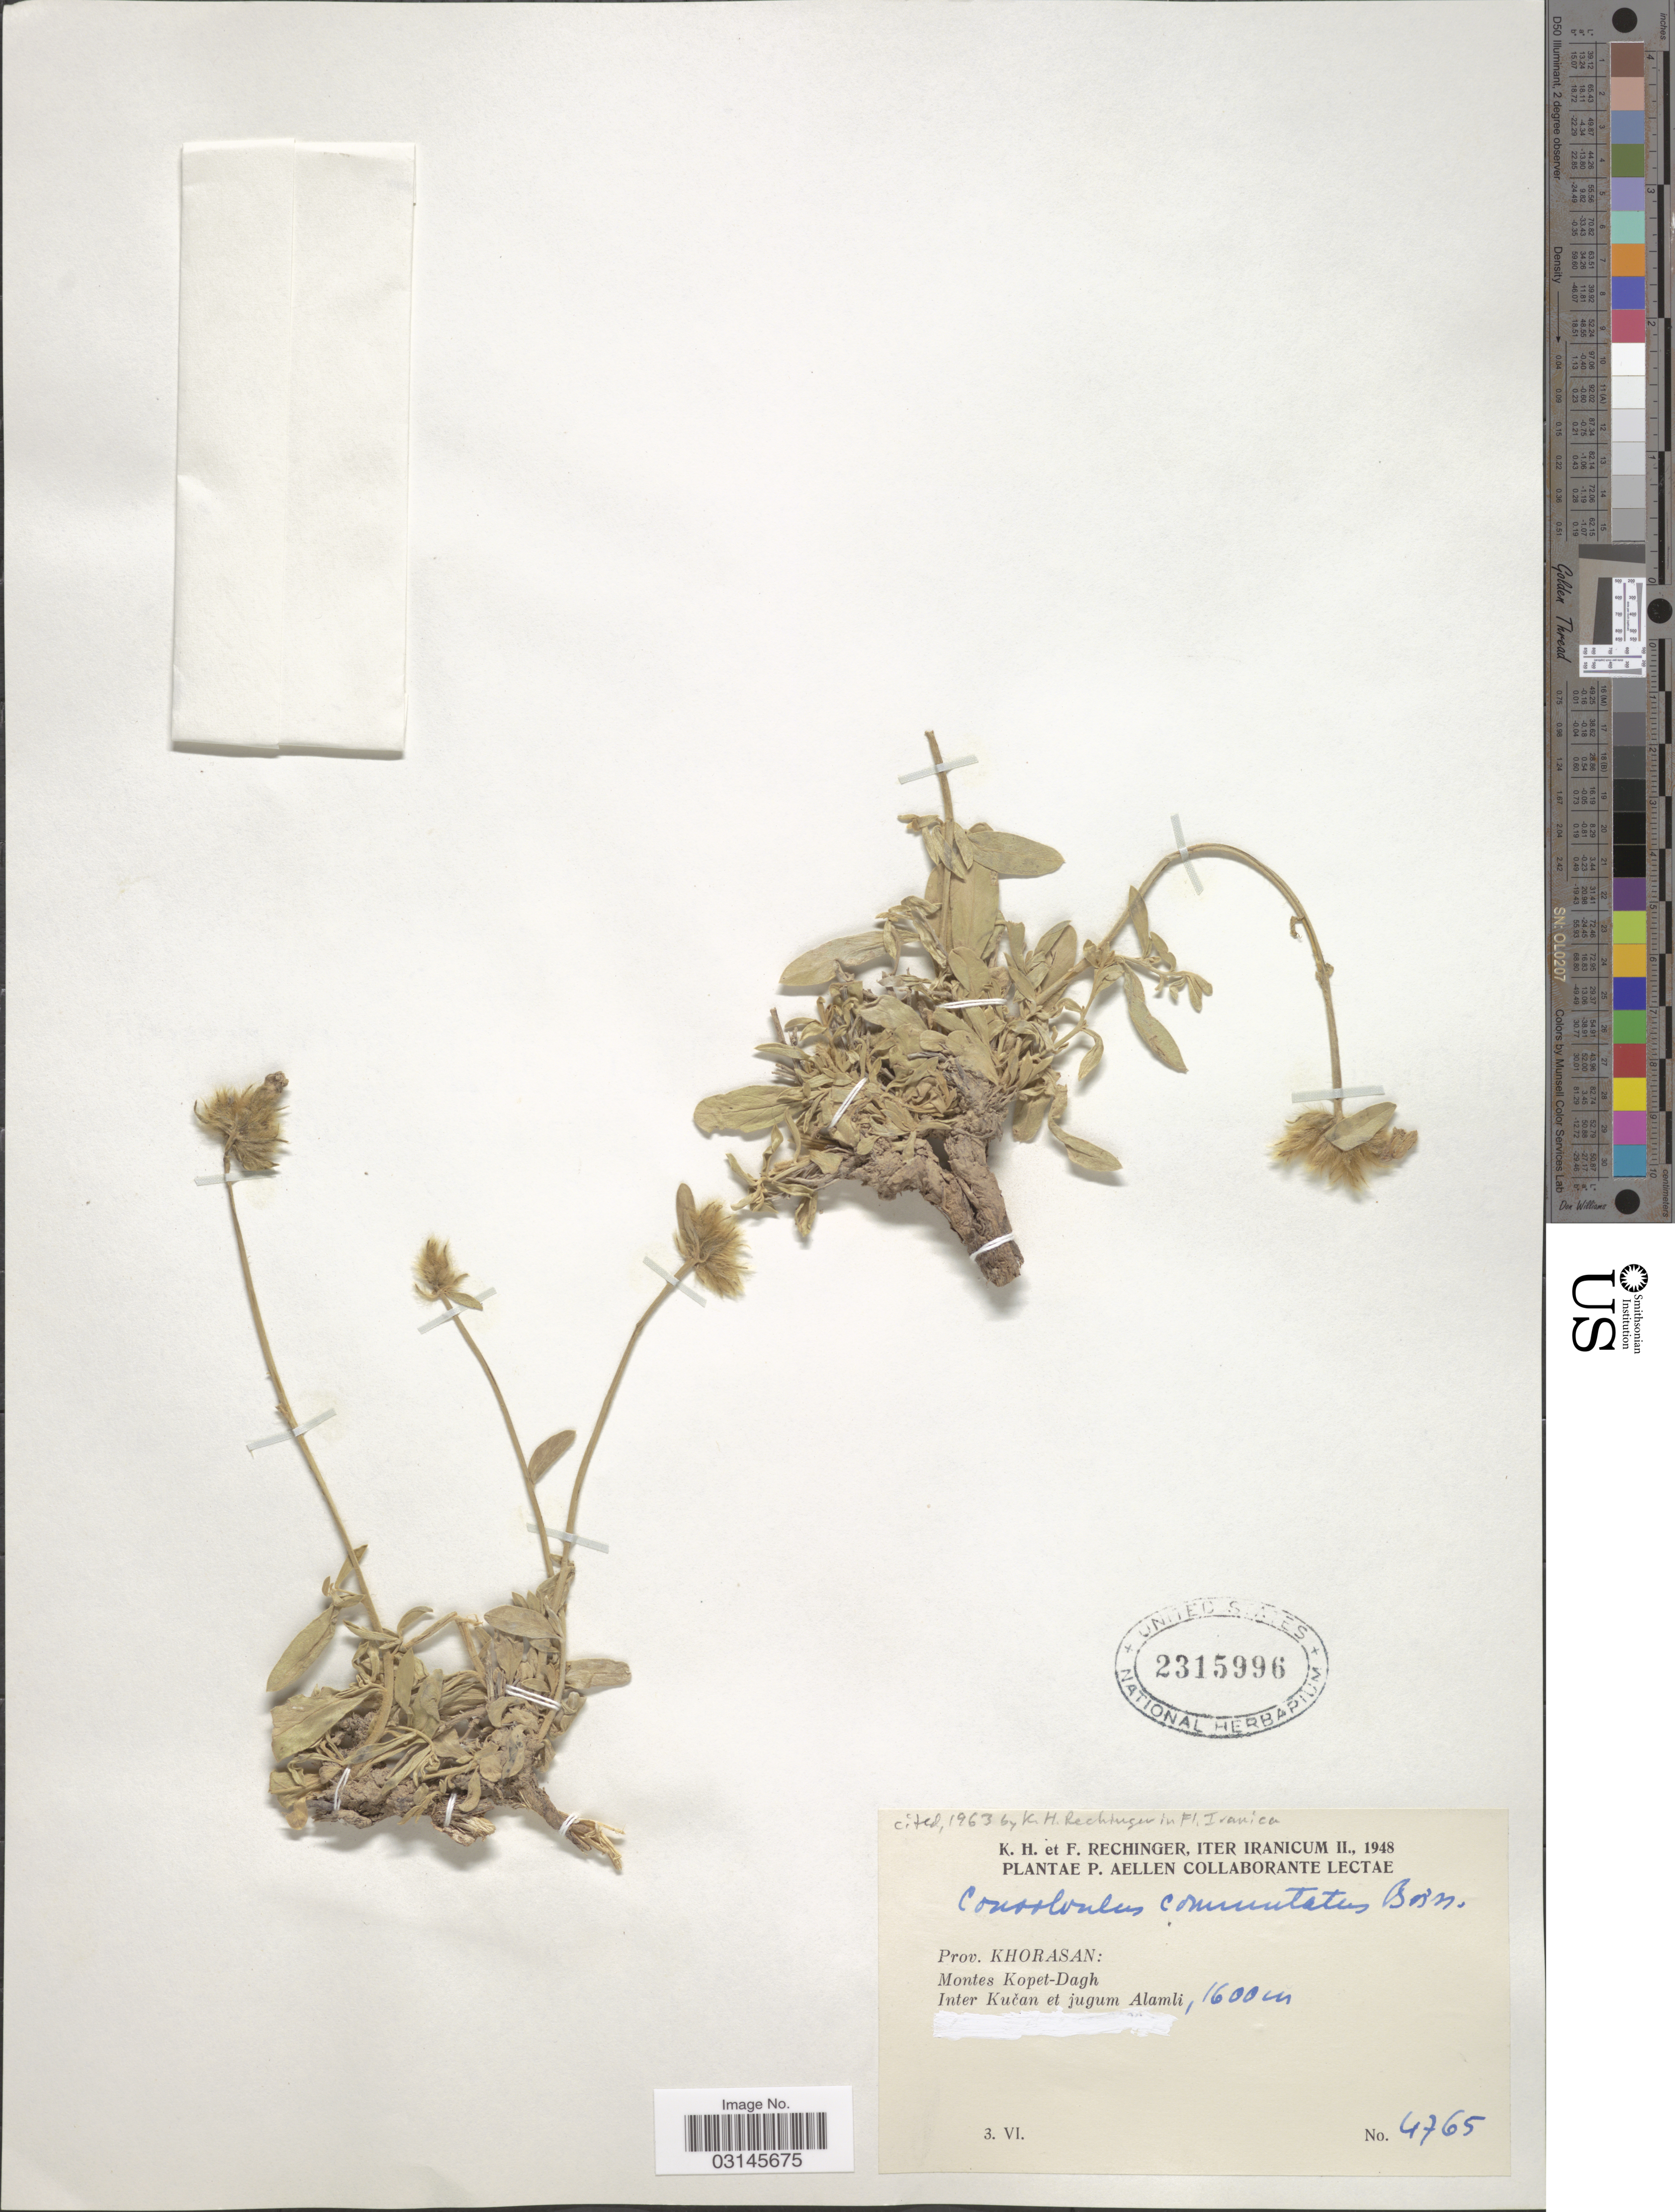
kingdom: Plantae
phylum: Tracheophyta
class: Magnoliopsida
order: Solanales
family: Convolvulaceae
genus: Convolvulus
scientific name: Convolvulus commutatus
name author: Boiss.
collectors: K. H. Rechinger, F. Rechinger & P. Aellen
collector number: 4765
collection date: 1948-06-03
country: Iran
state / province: Khorasan [obsolete]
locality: Montes Kopet-Dagh. Inter Kučan et jugum Alamli.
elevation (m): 1600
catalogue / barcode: US 2315996